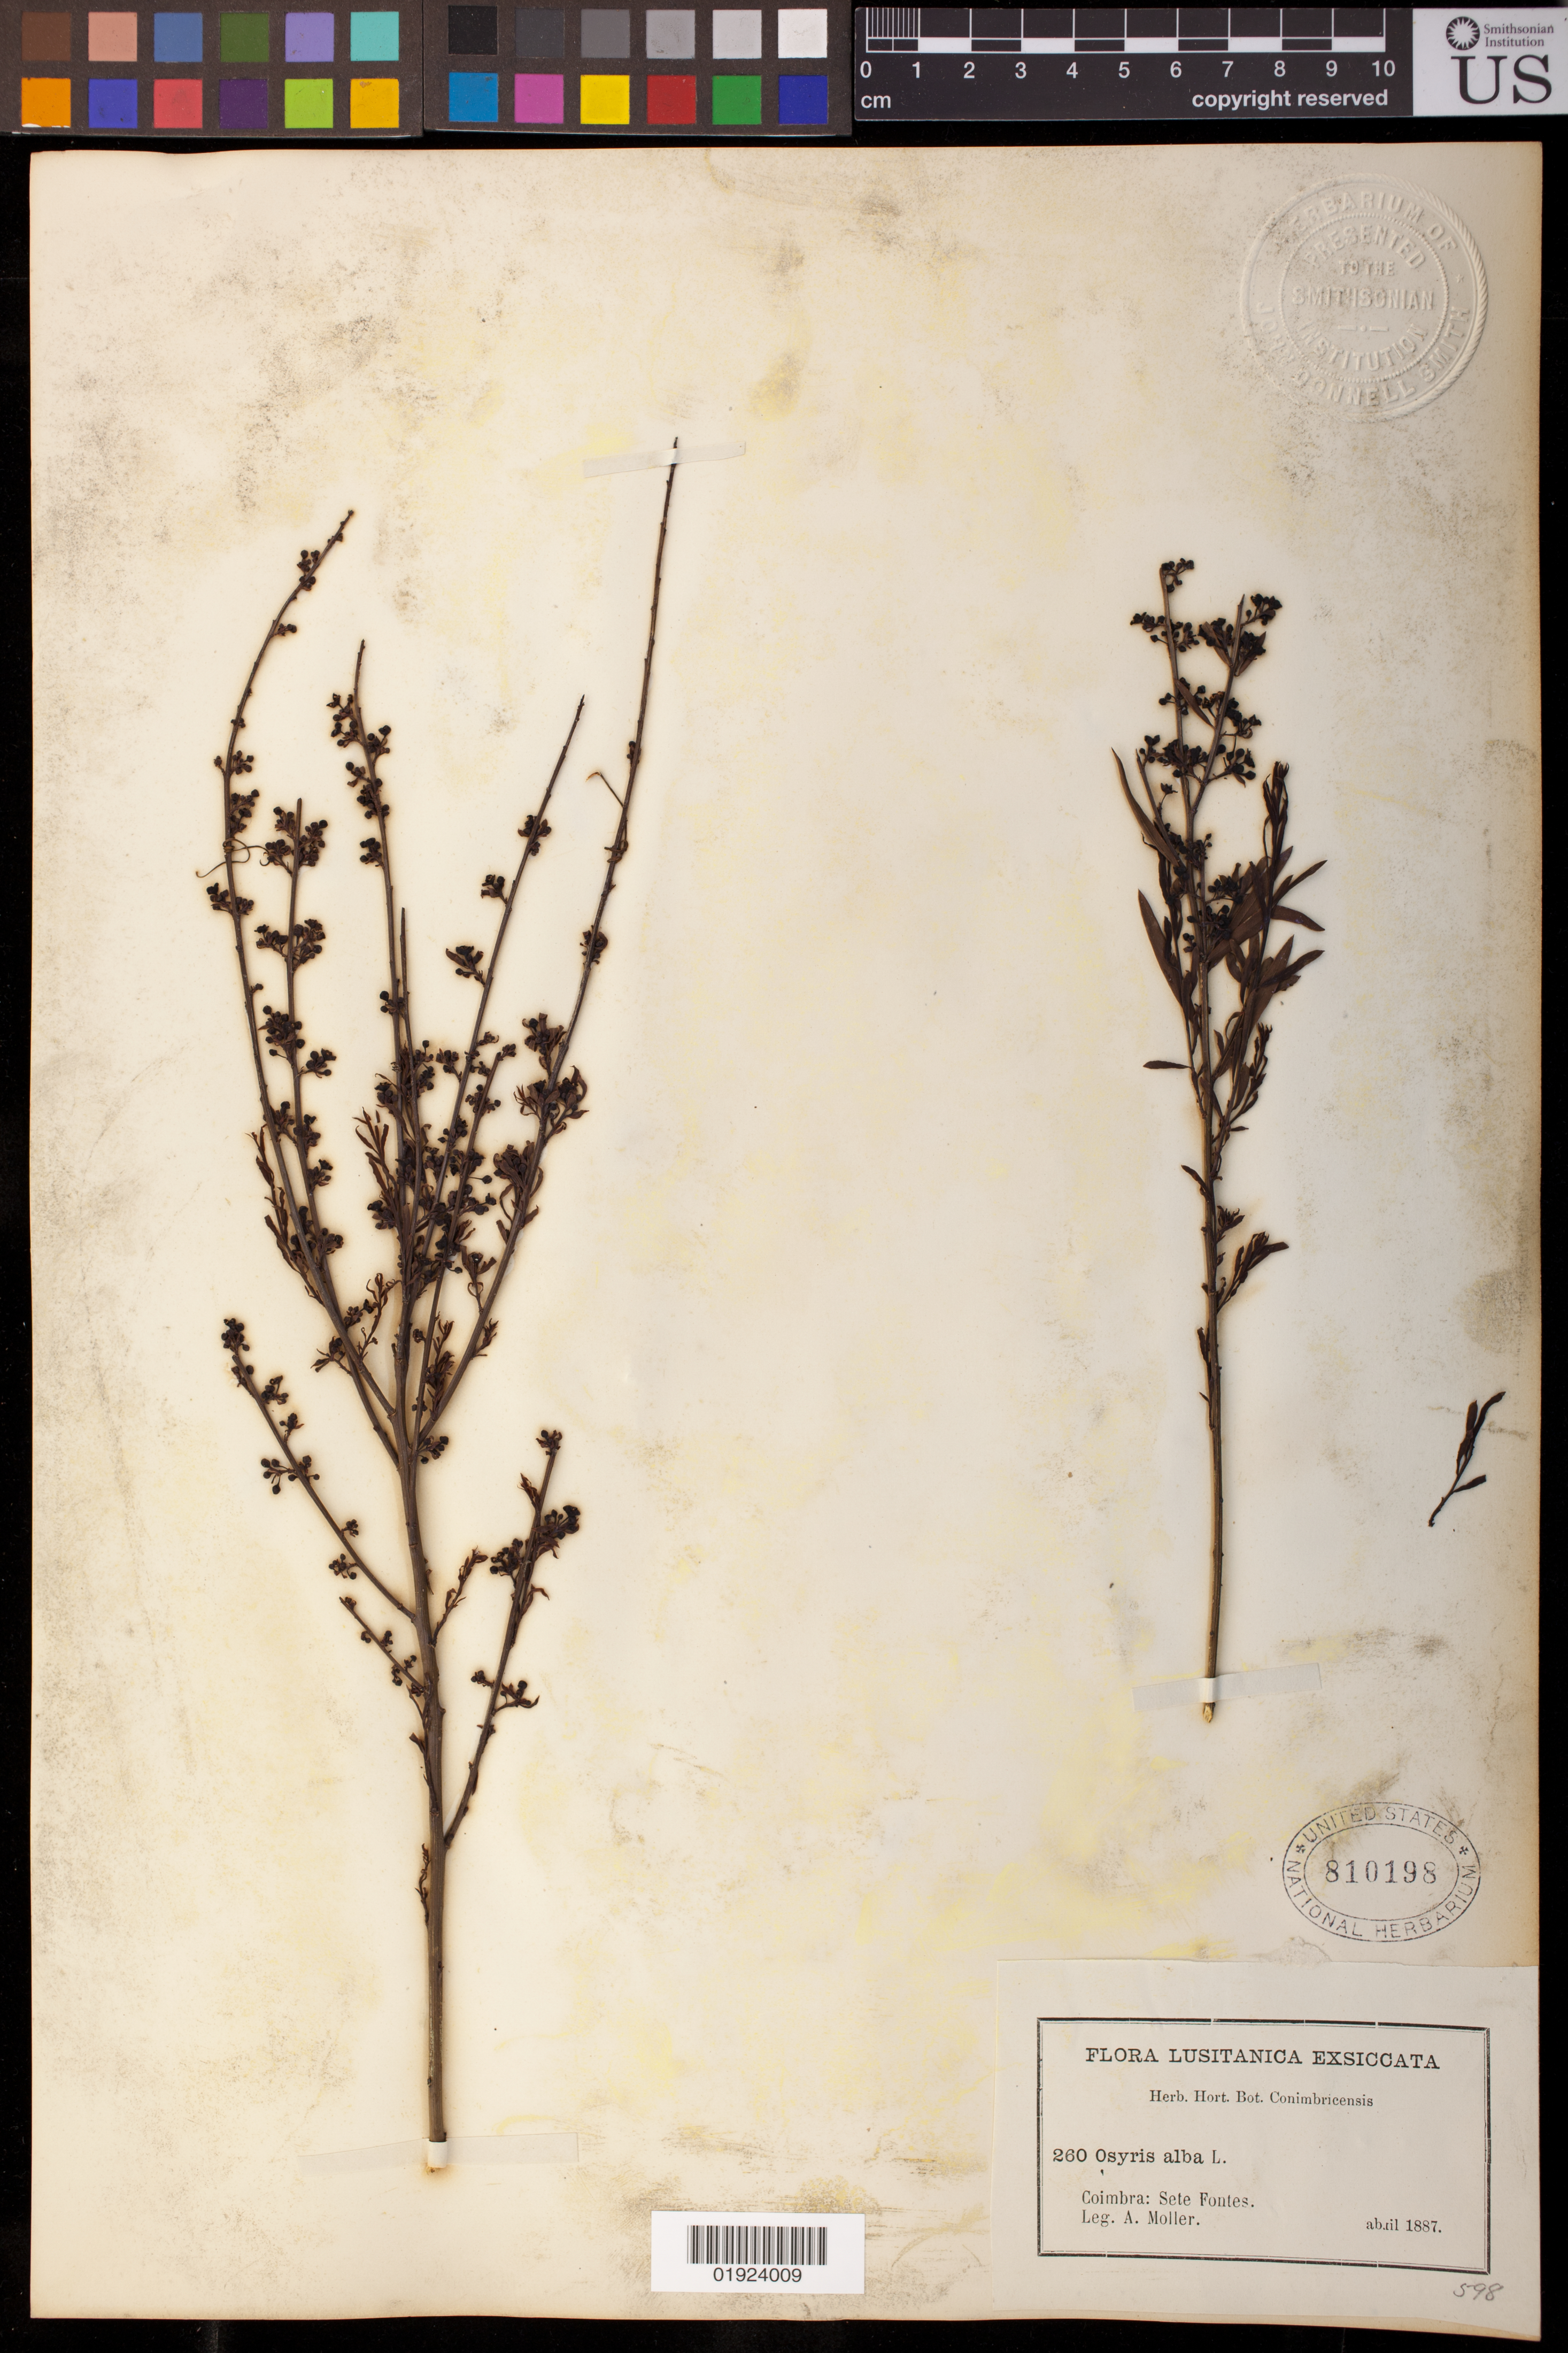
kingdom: Plantae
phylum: Tracheophyta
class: Magnoliopsida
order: Santalales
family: Santalaceae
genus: Osyris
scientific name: Osyris alba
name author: L.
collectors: A. Moller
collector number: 260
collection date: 1887-04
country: Portugal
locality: Coimbra: Sete Fontes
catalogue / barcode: US 810198